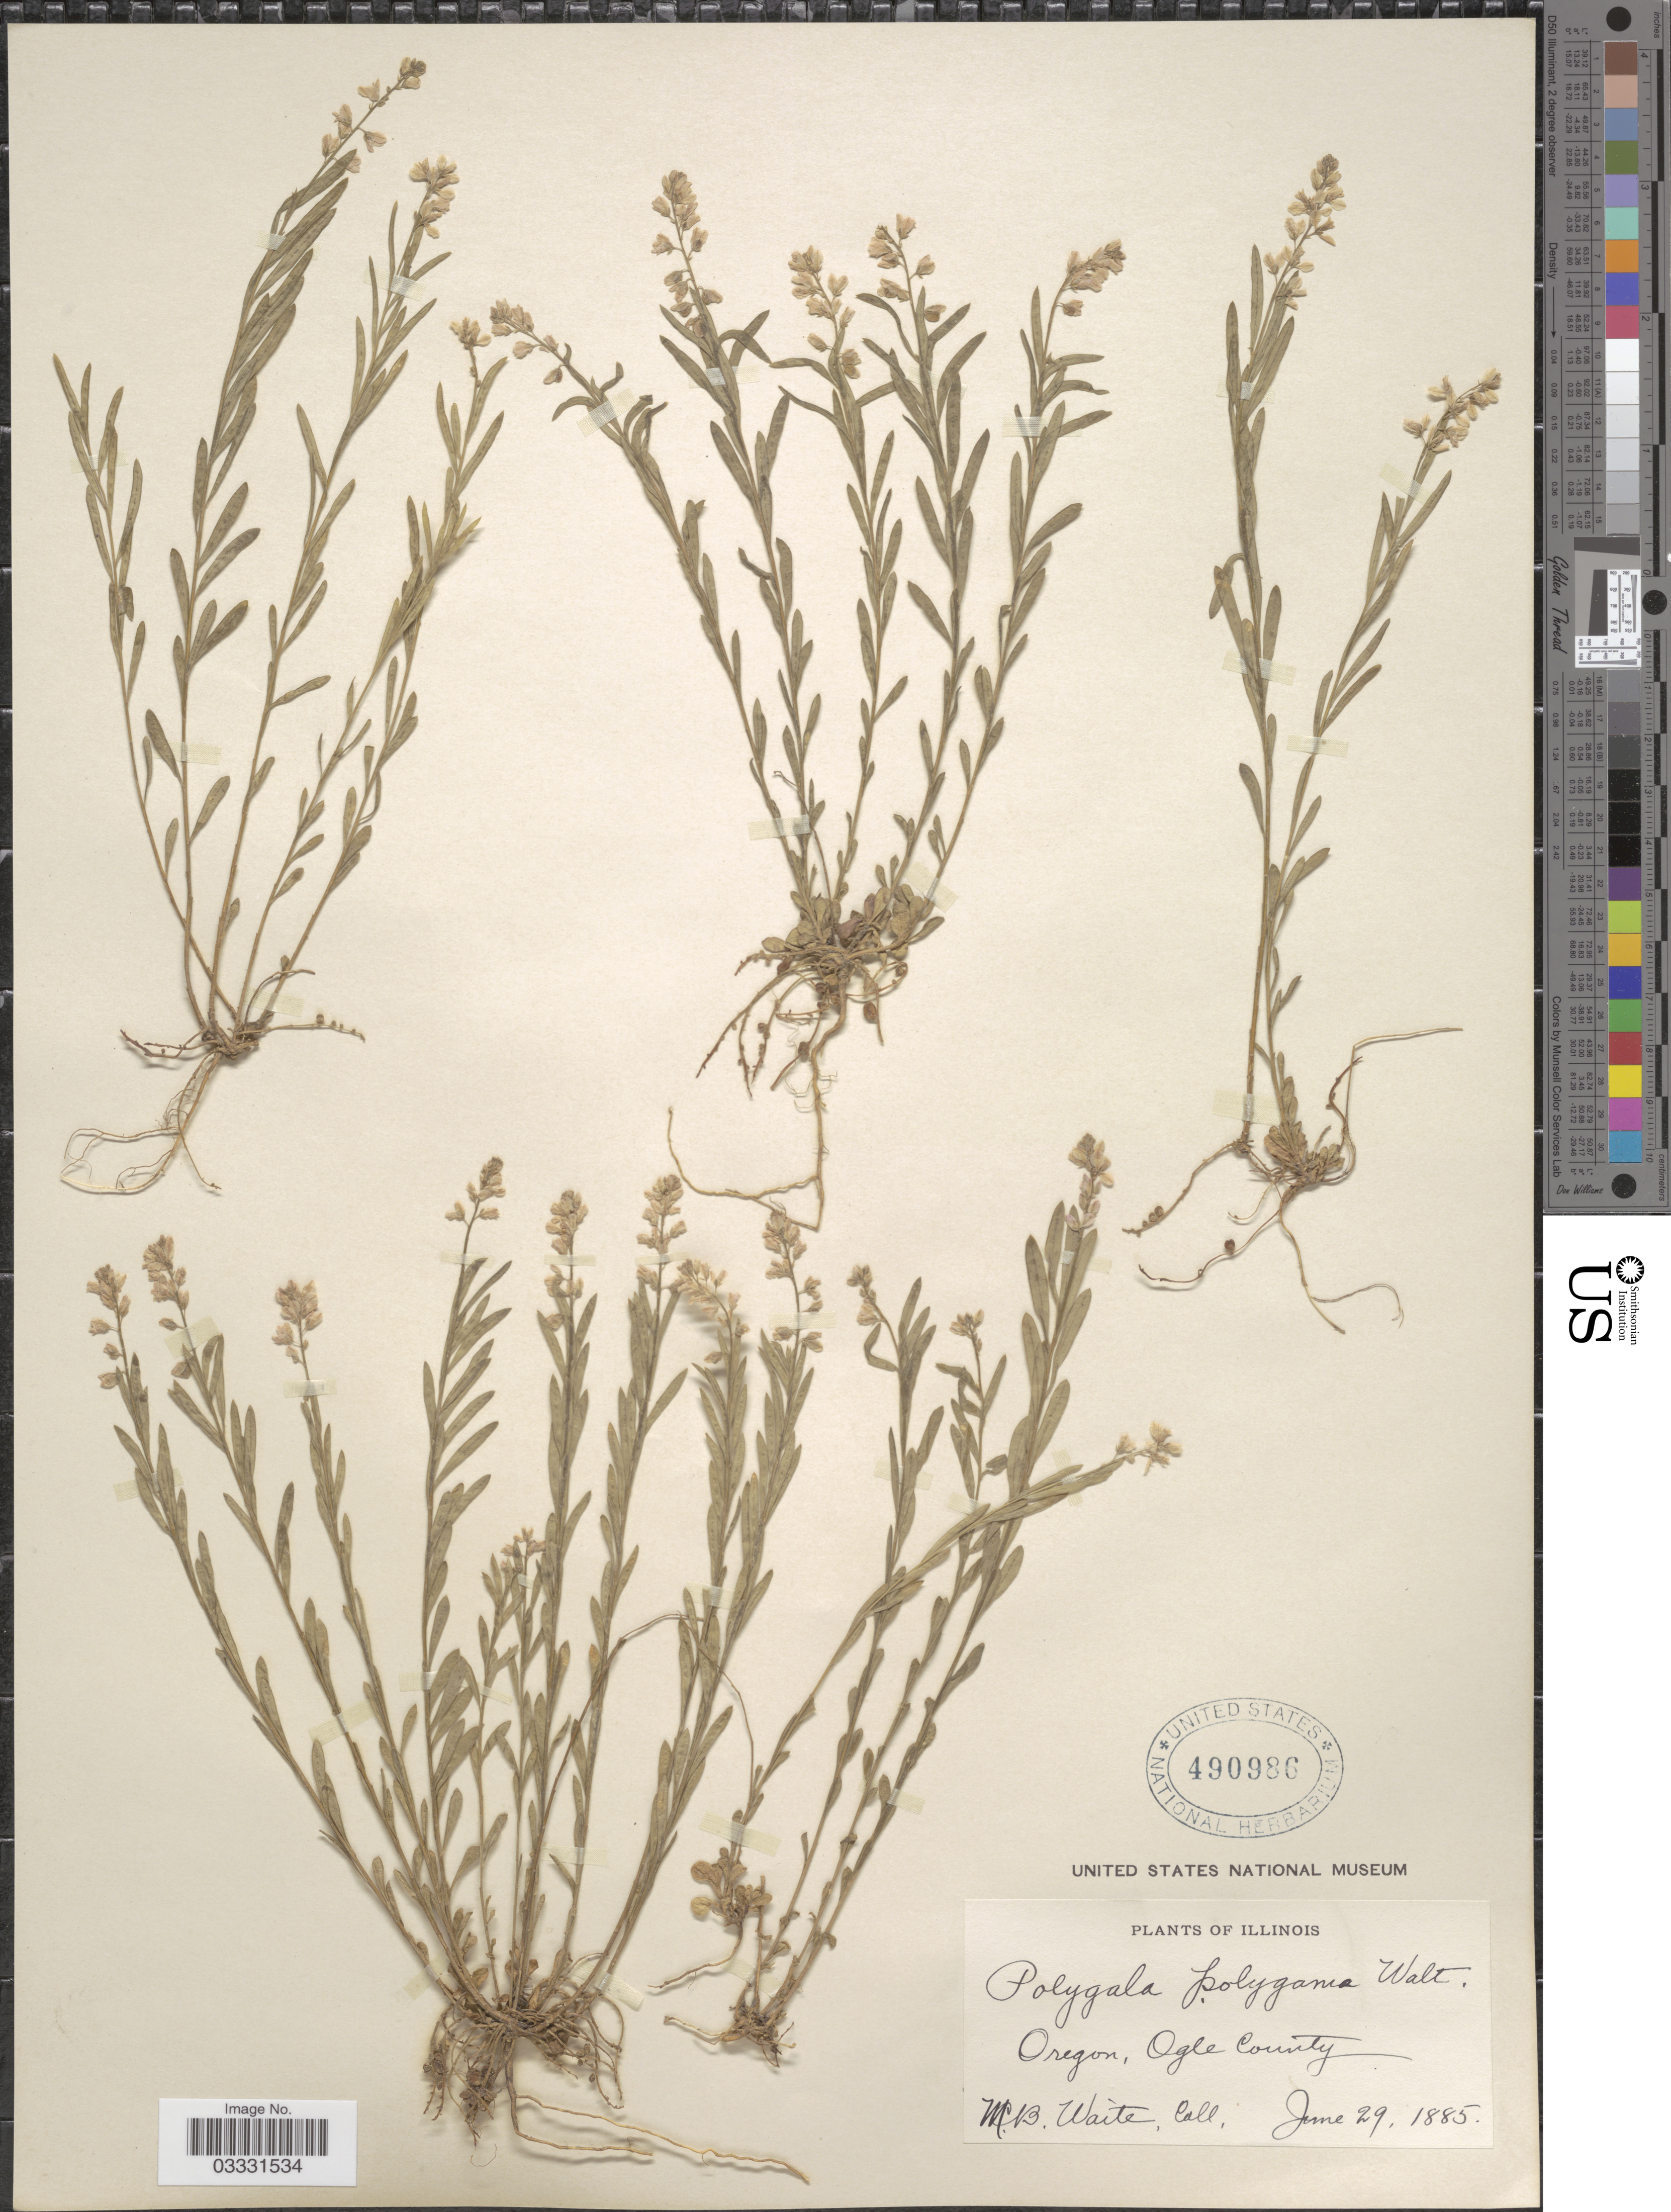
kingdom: Plantae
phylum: Tracheophyta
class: Magnoliopsida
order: Fabales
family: Polygalaceae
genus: Polygala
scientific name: Polygala polygama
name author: Walter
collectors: W. Waite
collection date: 1885-06-29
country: United States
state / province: Oregon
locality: Ogle County.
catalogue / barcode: US 490986